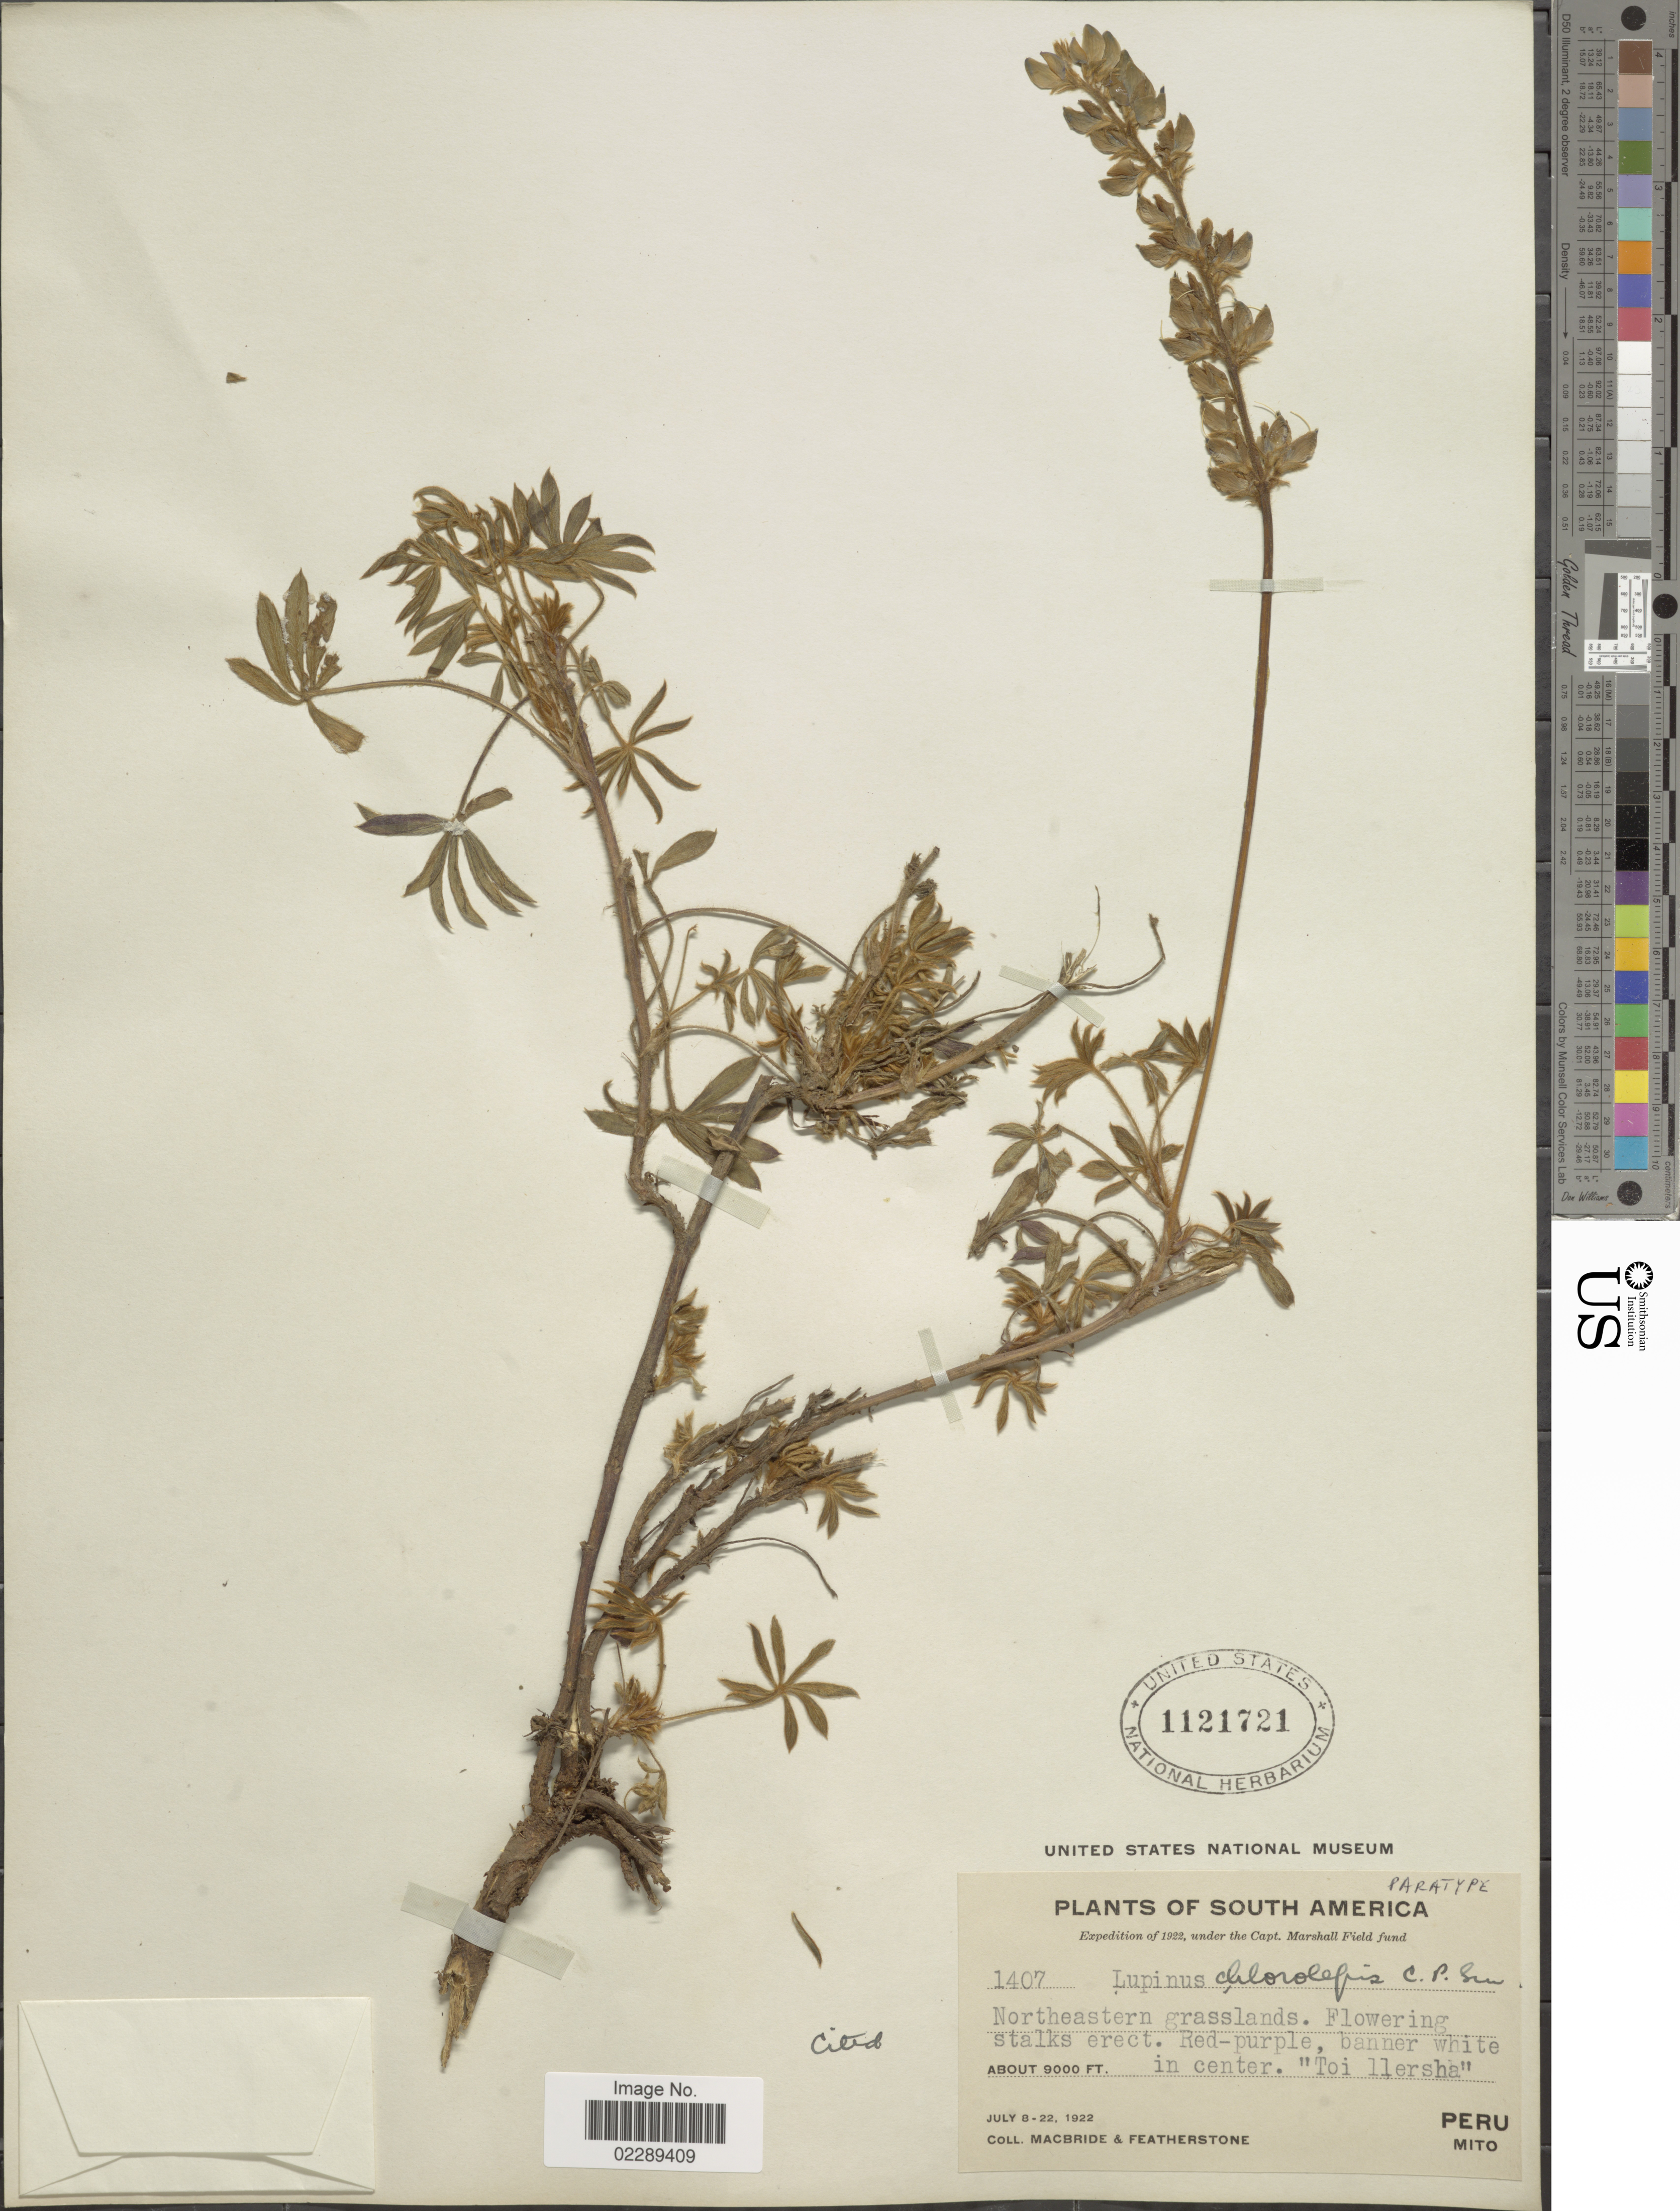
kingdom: Plantae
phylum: Tracheophyta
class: Magnoliopsida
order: Fabales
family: Fabaceae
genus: Lupinus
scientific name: Lupinus chlorolepis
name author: C.P. Sm.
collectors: Macbride, -- & -. Featherstone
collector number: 1407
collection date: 1922-07-08/1922-07-22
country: Peru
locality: Mito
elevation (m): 2743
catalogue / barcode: US 1121721